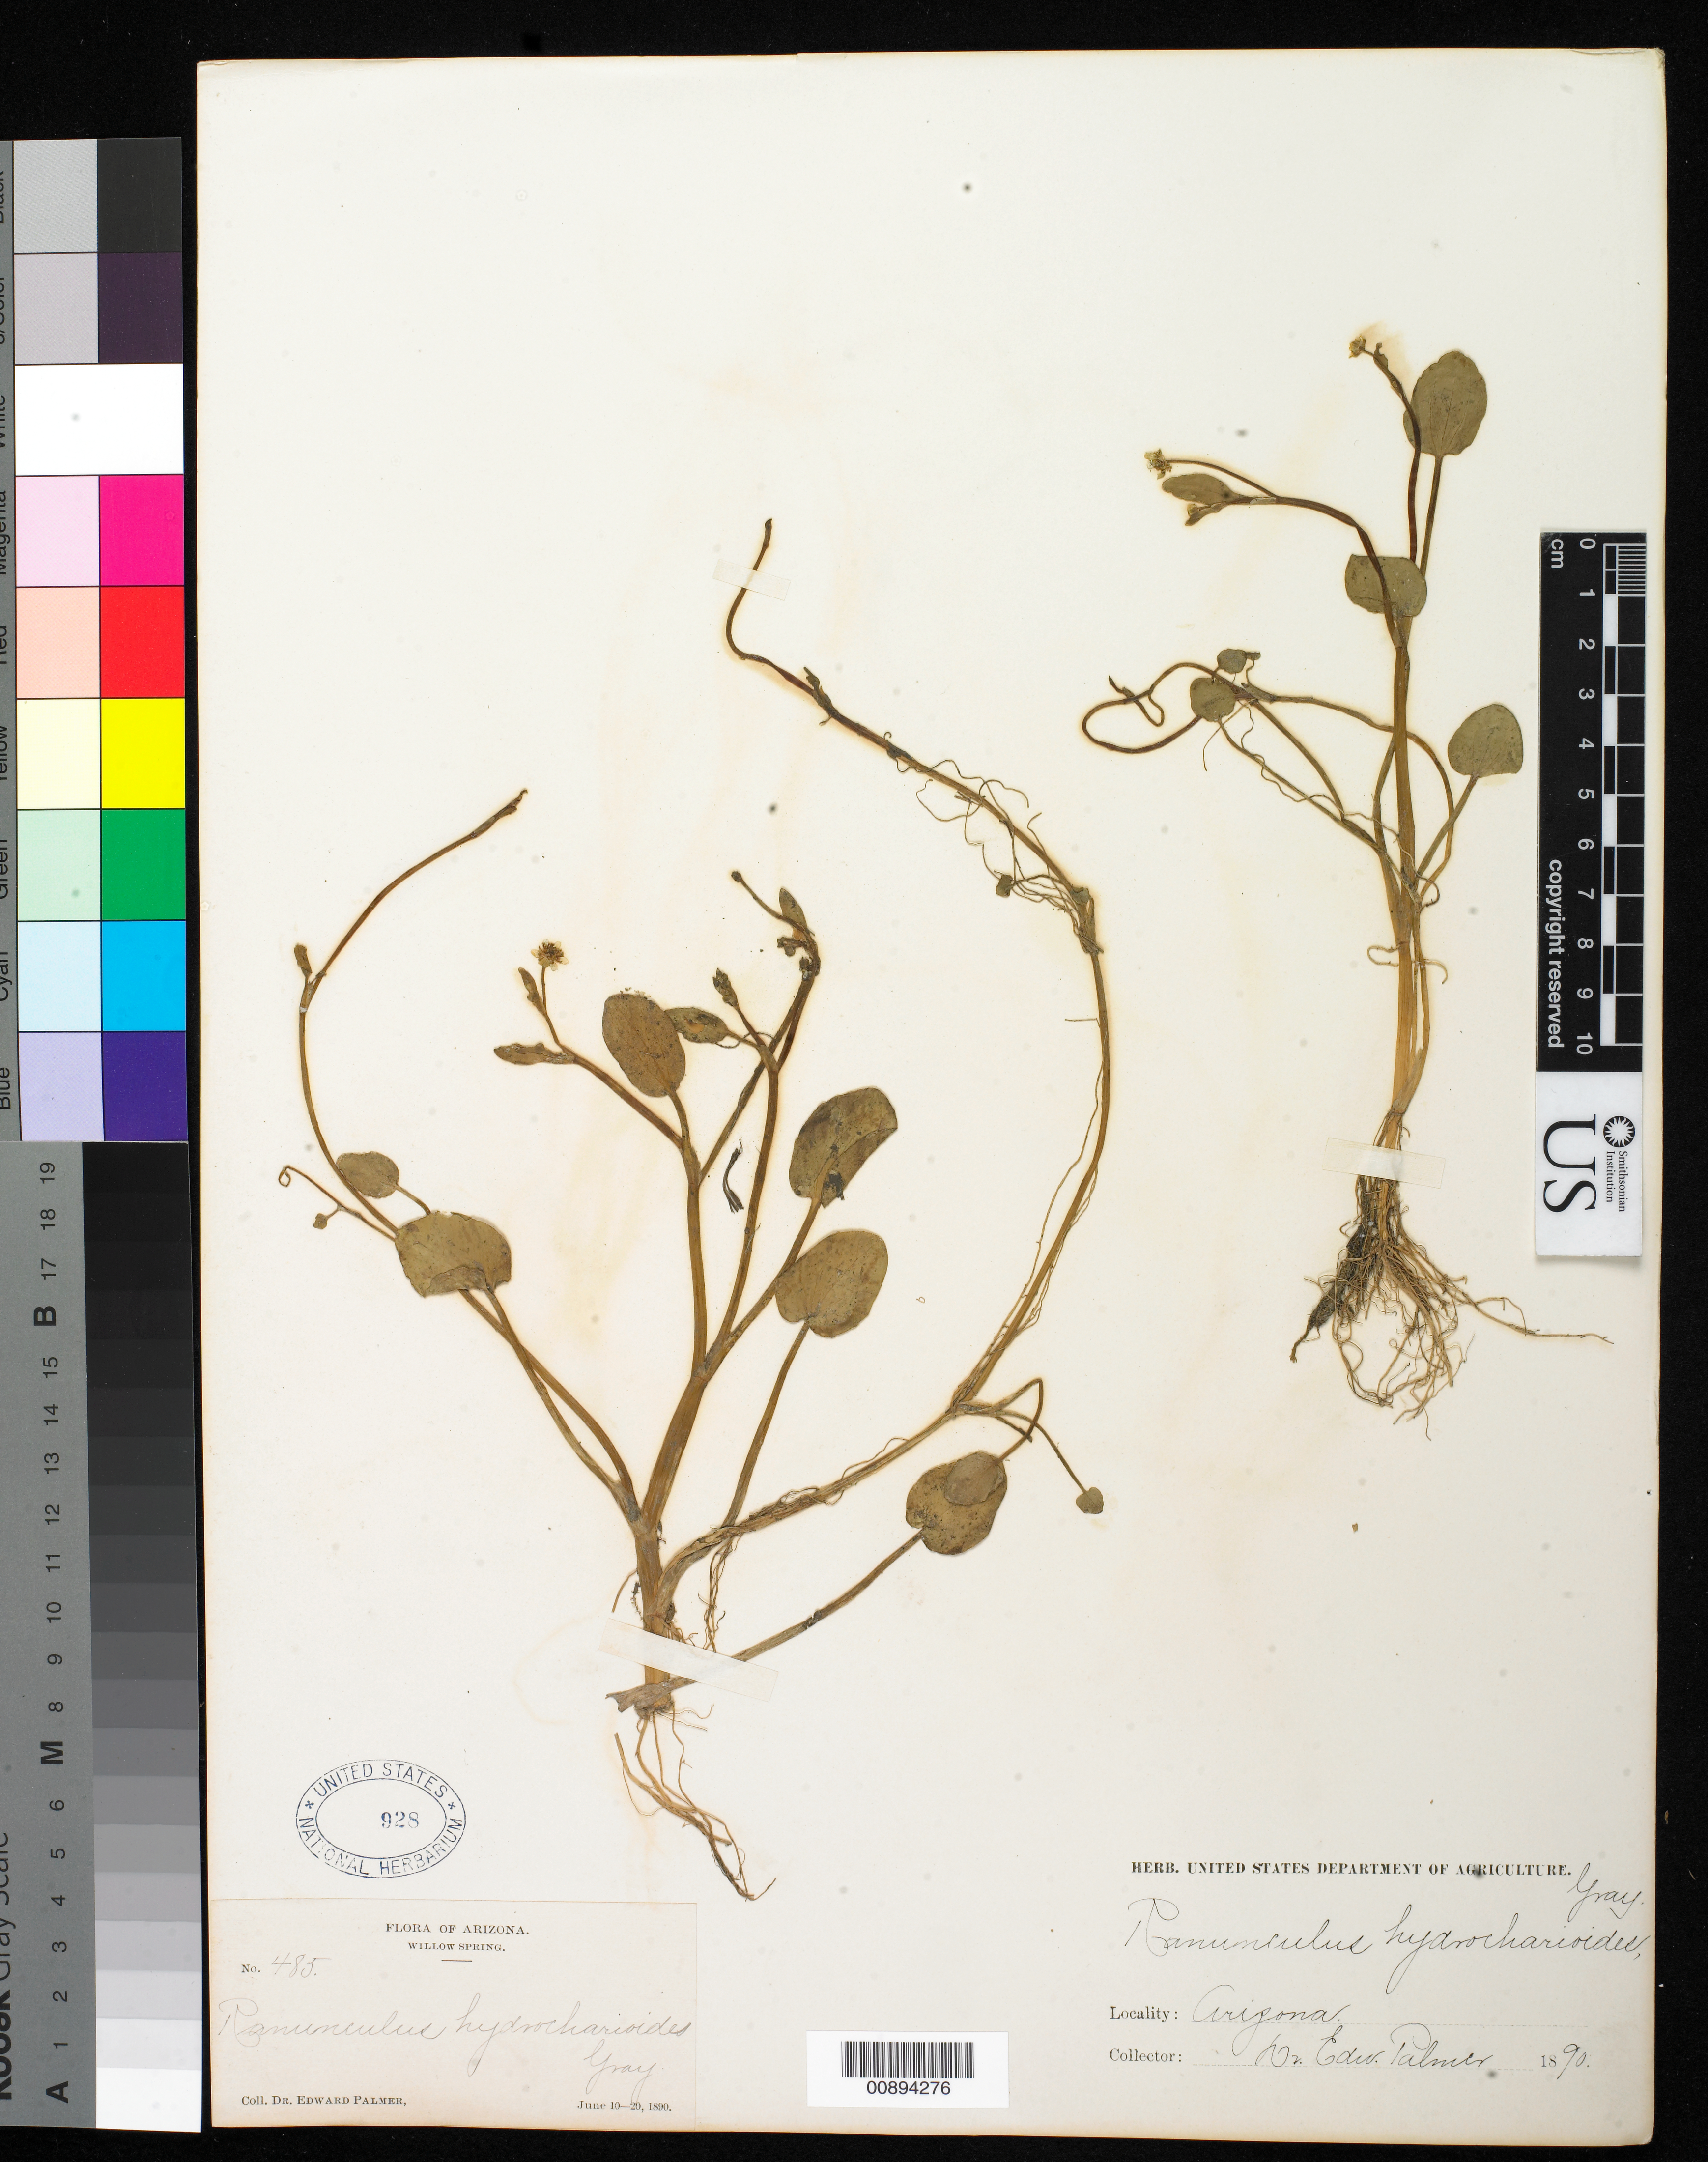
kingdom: Plantae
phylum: Tracheophyta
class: Magnoliopsida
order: Ranunculales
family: Ranunculaceae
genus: Ranunculus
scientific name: Ranunculus hydrocharoides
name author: A. Gray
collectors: E. Palmer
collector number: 485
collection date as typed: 10 Jun 1890 to 20 Jun 1890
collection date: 1890-06-10/1890-06-20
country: United States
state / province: Arizona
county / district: Coconino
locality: Willow Spring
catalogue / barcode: US 928